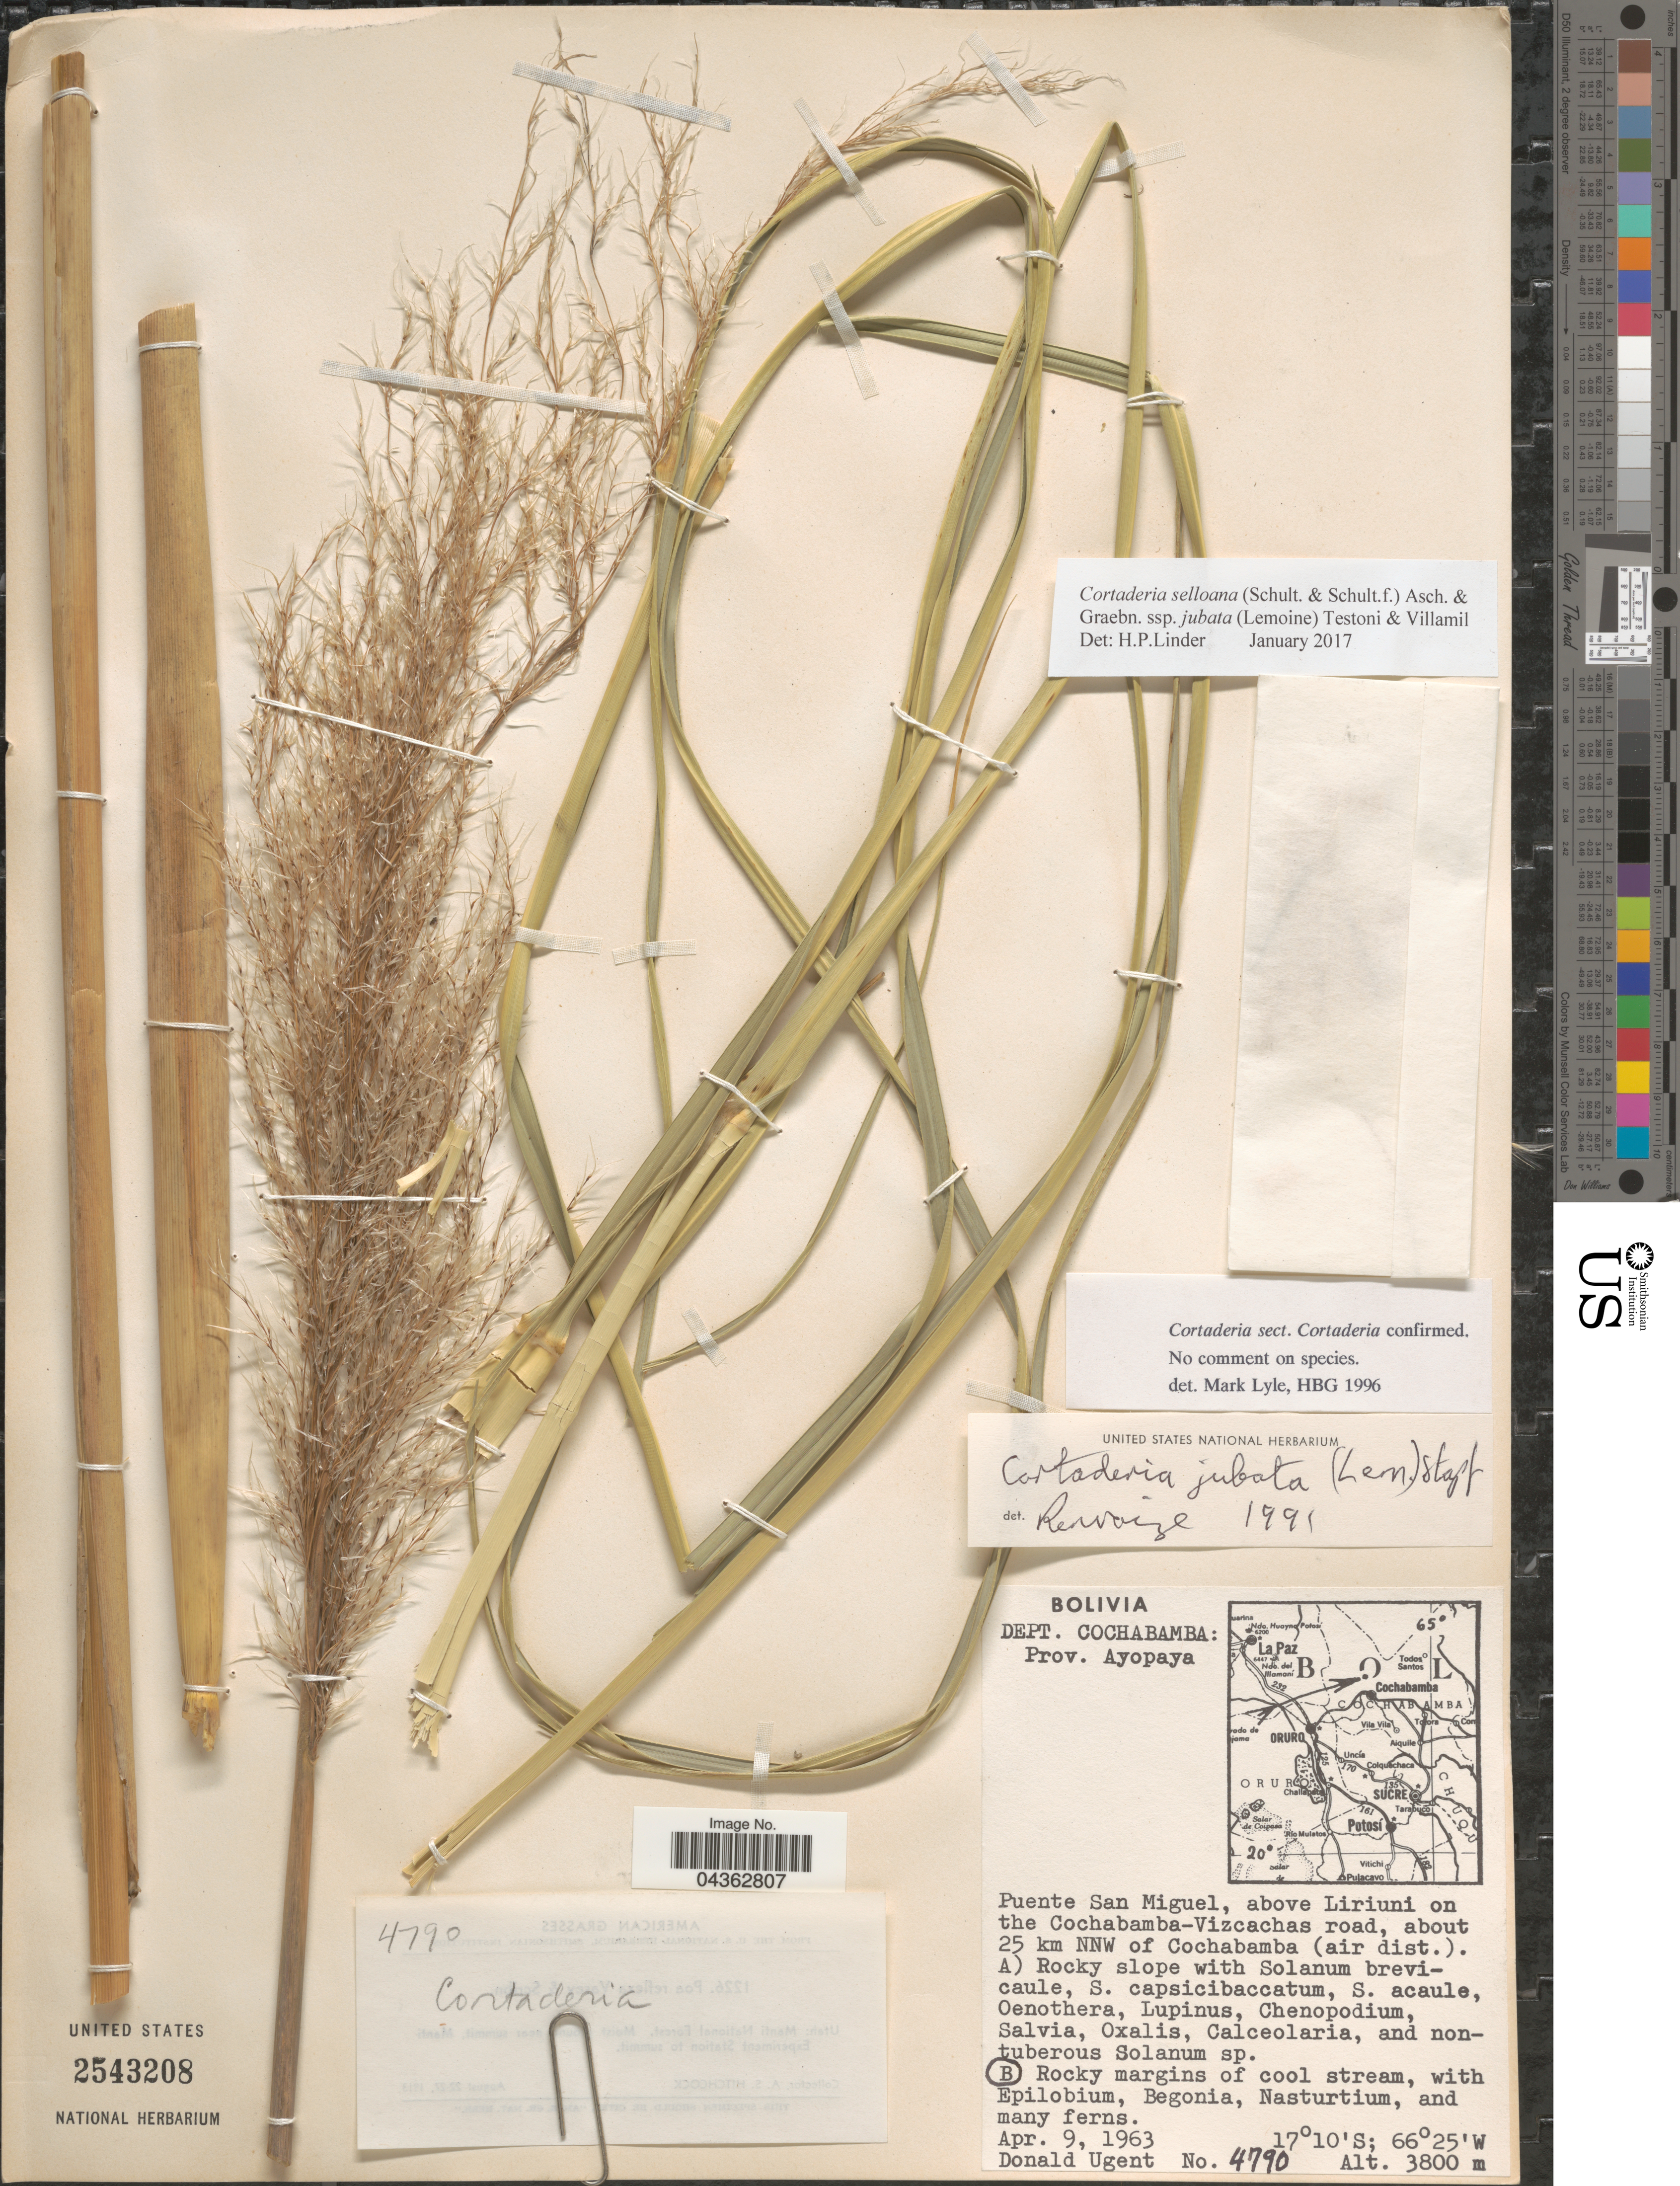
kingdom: Plantae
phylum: Tracheophyta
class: Liliopsida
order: Poales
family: Poaceae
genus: Cortaderia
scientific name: Cortaderia selloana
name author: (Schult. & Schult. f.) Asch. & Graebn.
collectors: D. Ugent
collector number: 4790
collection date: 1963-04-09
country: Bolivia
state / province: Cochabamba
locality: Dept. Cochabamba. Prov. Ayopaya. Puente San Miguel, above Liriuni on the Cochabamba-Vizcachas road, about 25 km NNW of Cochabamba (air dist.).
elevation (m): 3800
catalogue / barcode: US 2543208